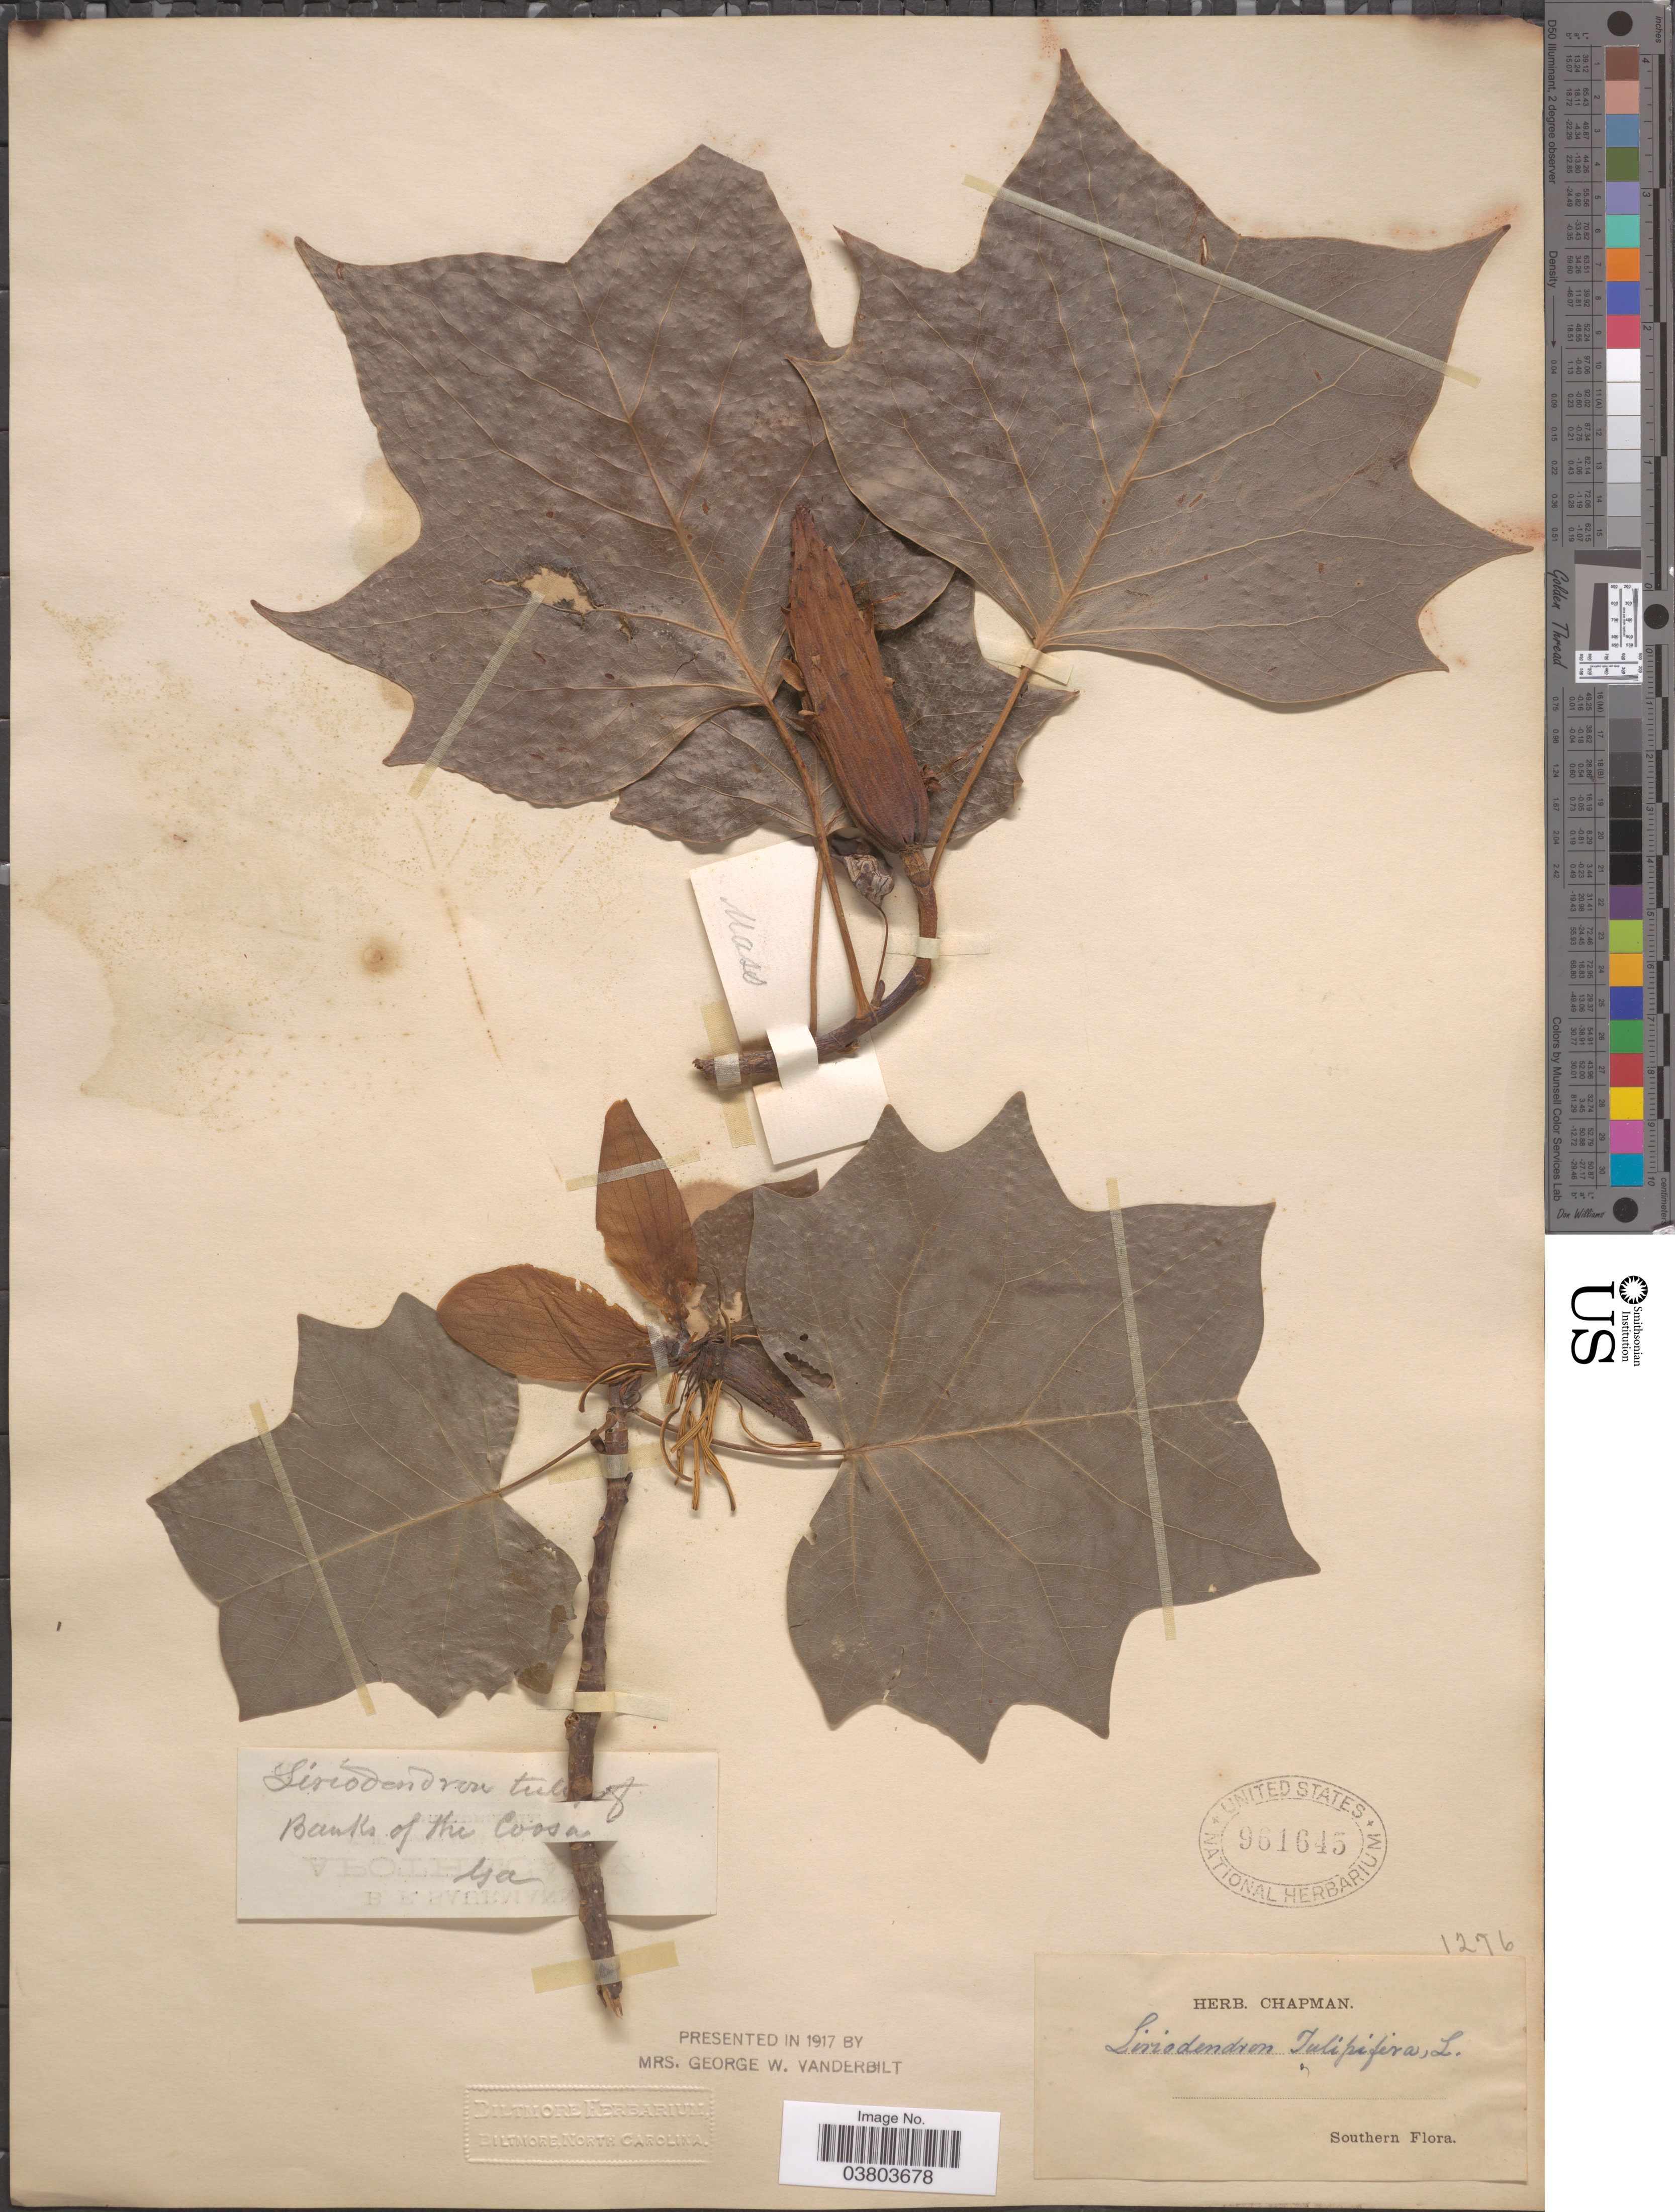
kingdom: Plantae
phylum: Tracheophyta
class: Magnoliopsida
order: Magnoliales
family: Magnoliaceae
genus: Liriodendron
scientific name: Liriodendron tulipifera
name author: L.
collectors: ex herb. Chapman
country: United States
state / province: Georgia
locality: Banks of the Coosa. Southern.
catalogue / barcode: US 961645